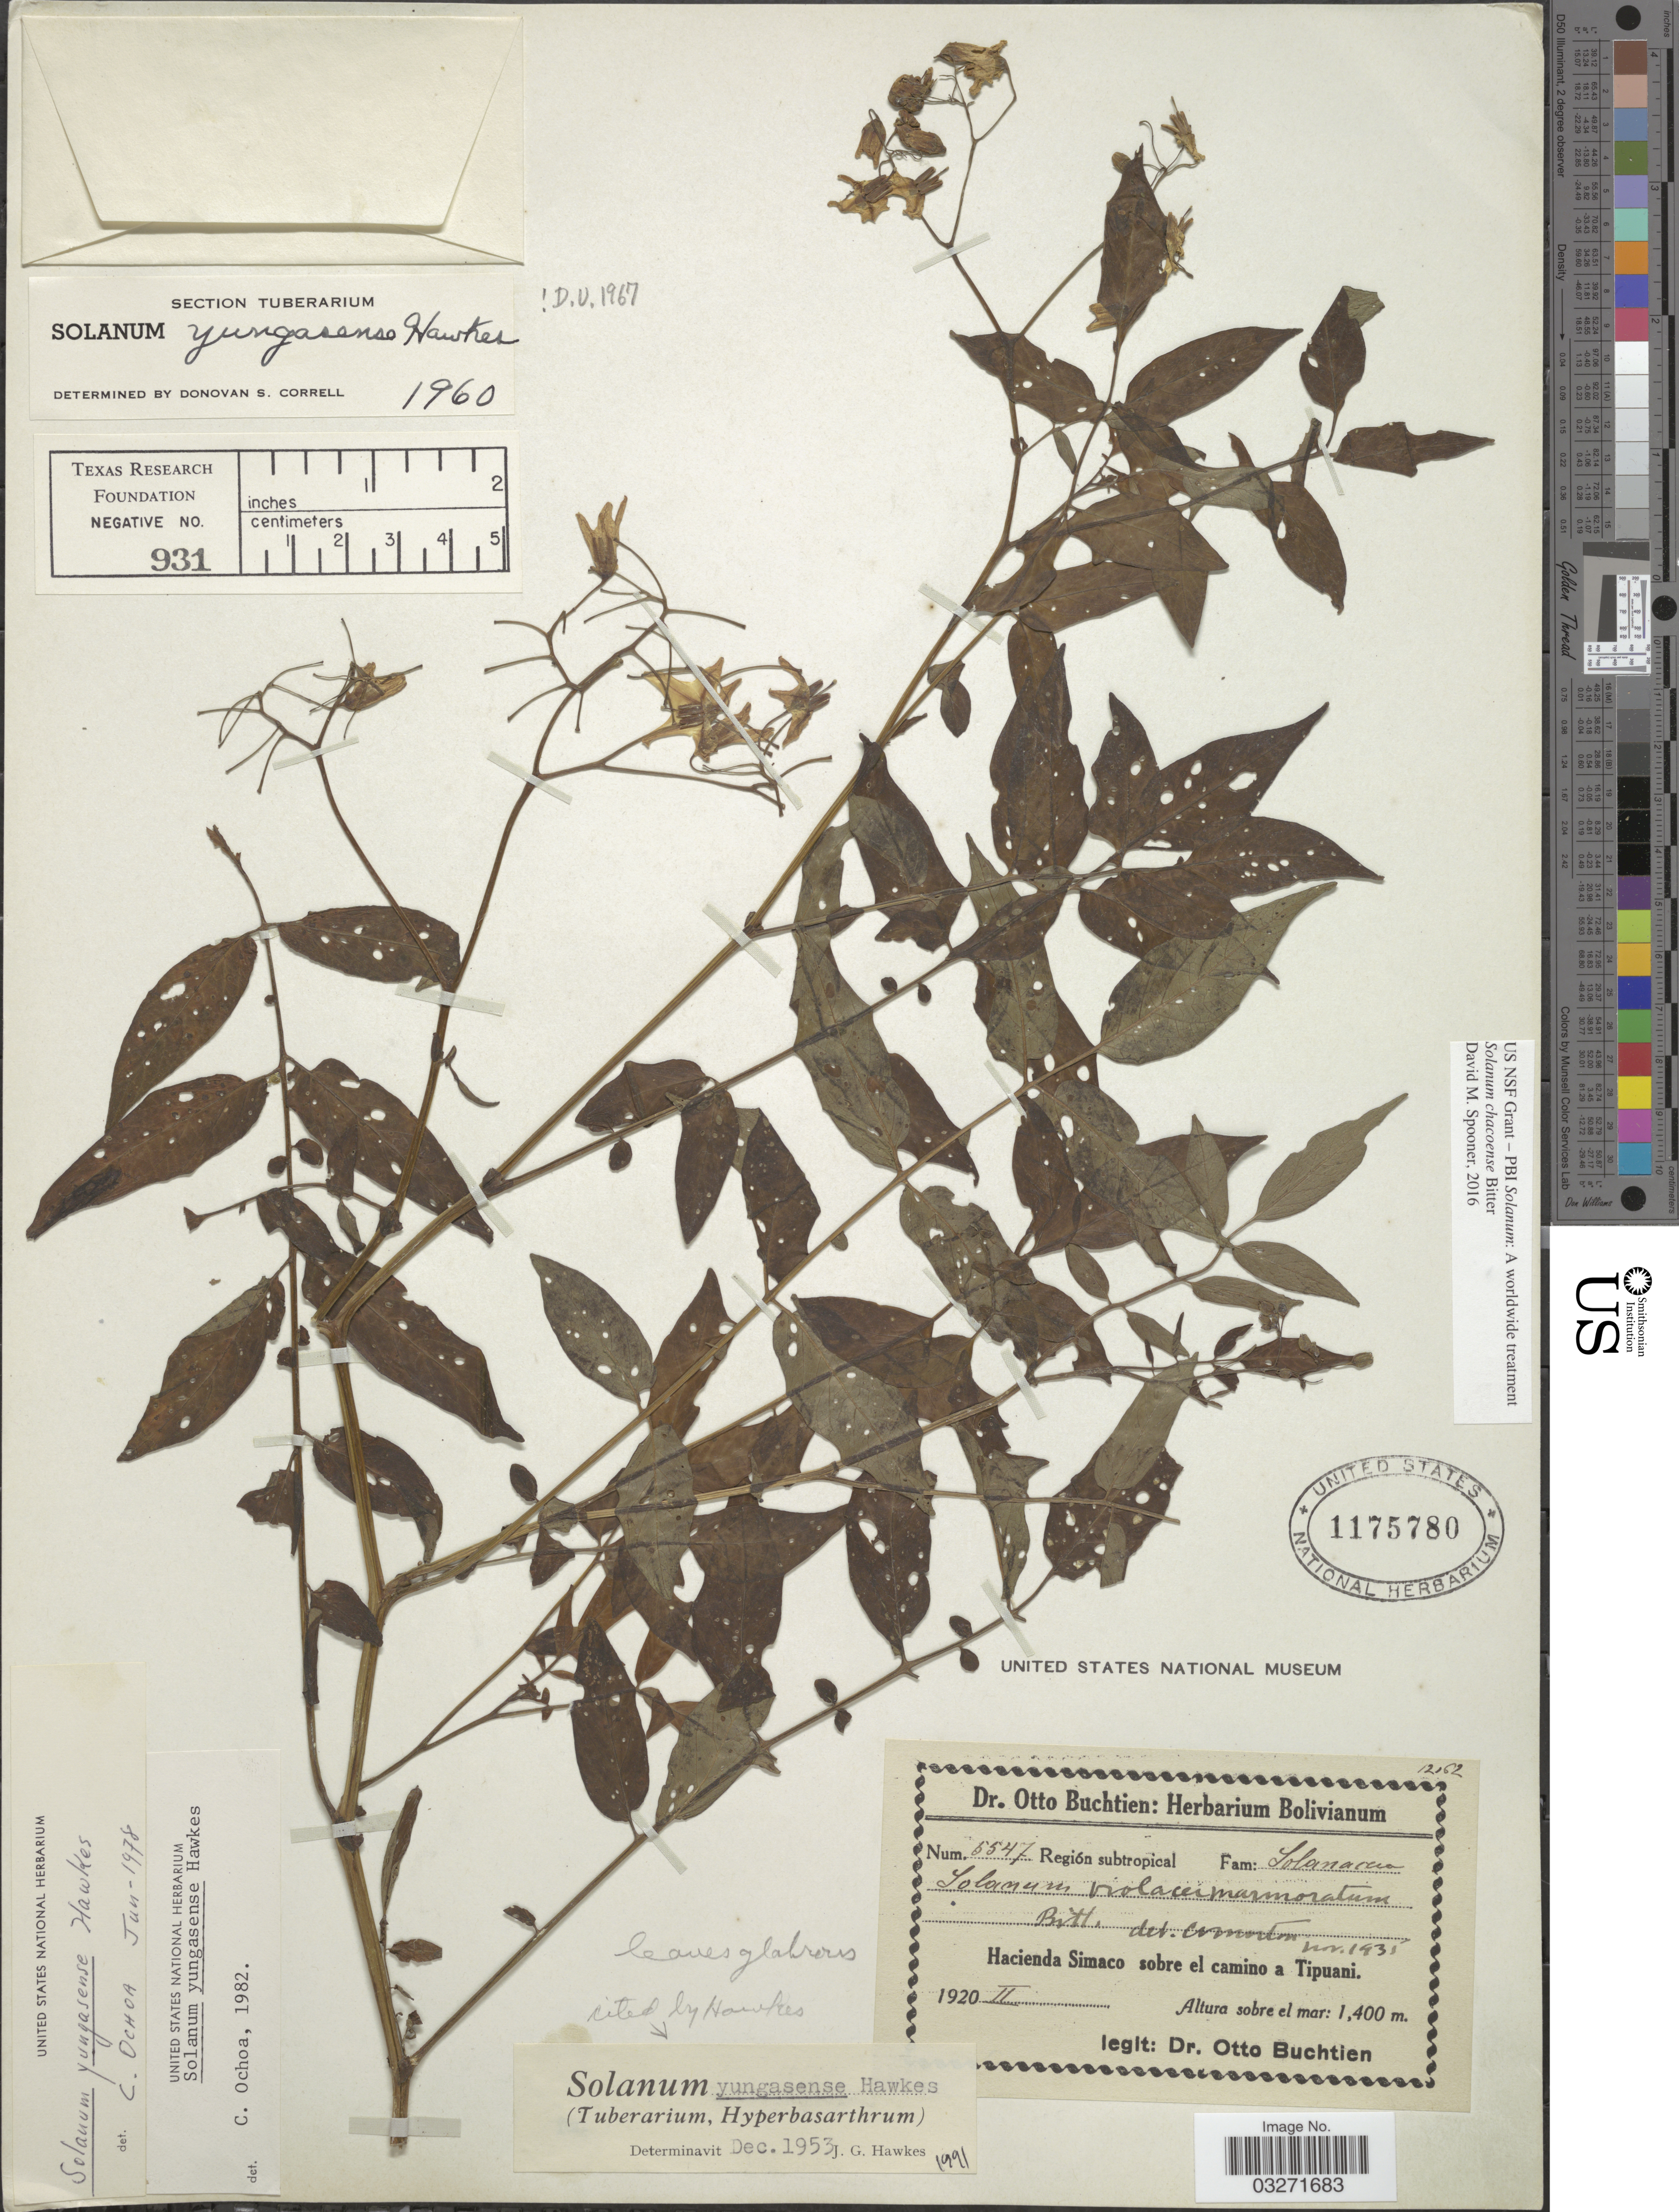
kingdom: Plantae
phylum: Tracheophyta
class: Magnoliopsida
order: Solanales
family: Solanaceae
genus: Solanum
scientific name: Solanum chacoense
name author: Bitt.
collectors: O. Buchtien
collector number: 5547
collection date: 1920-02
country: Bolivia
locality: Hacienda Simaco sobre el camino a Tipuani.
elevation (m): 1400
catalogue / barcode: US 1175780